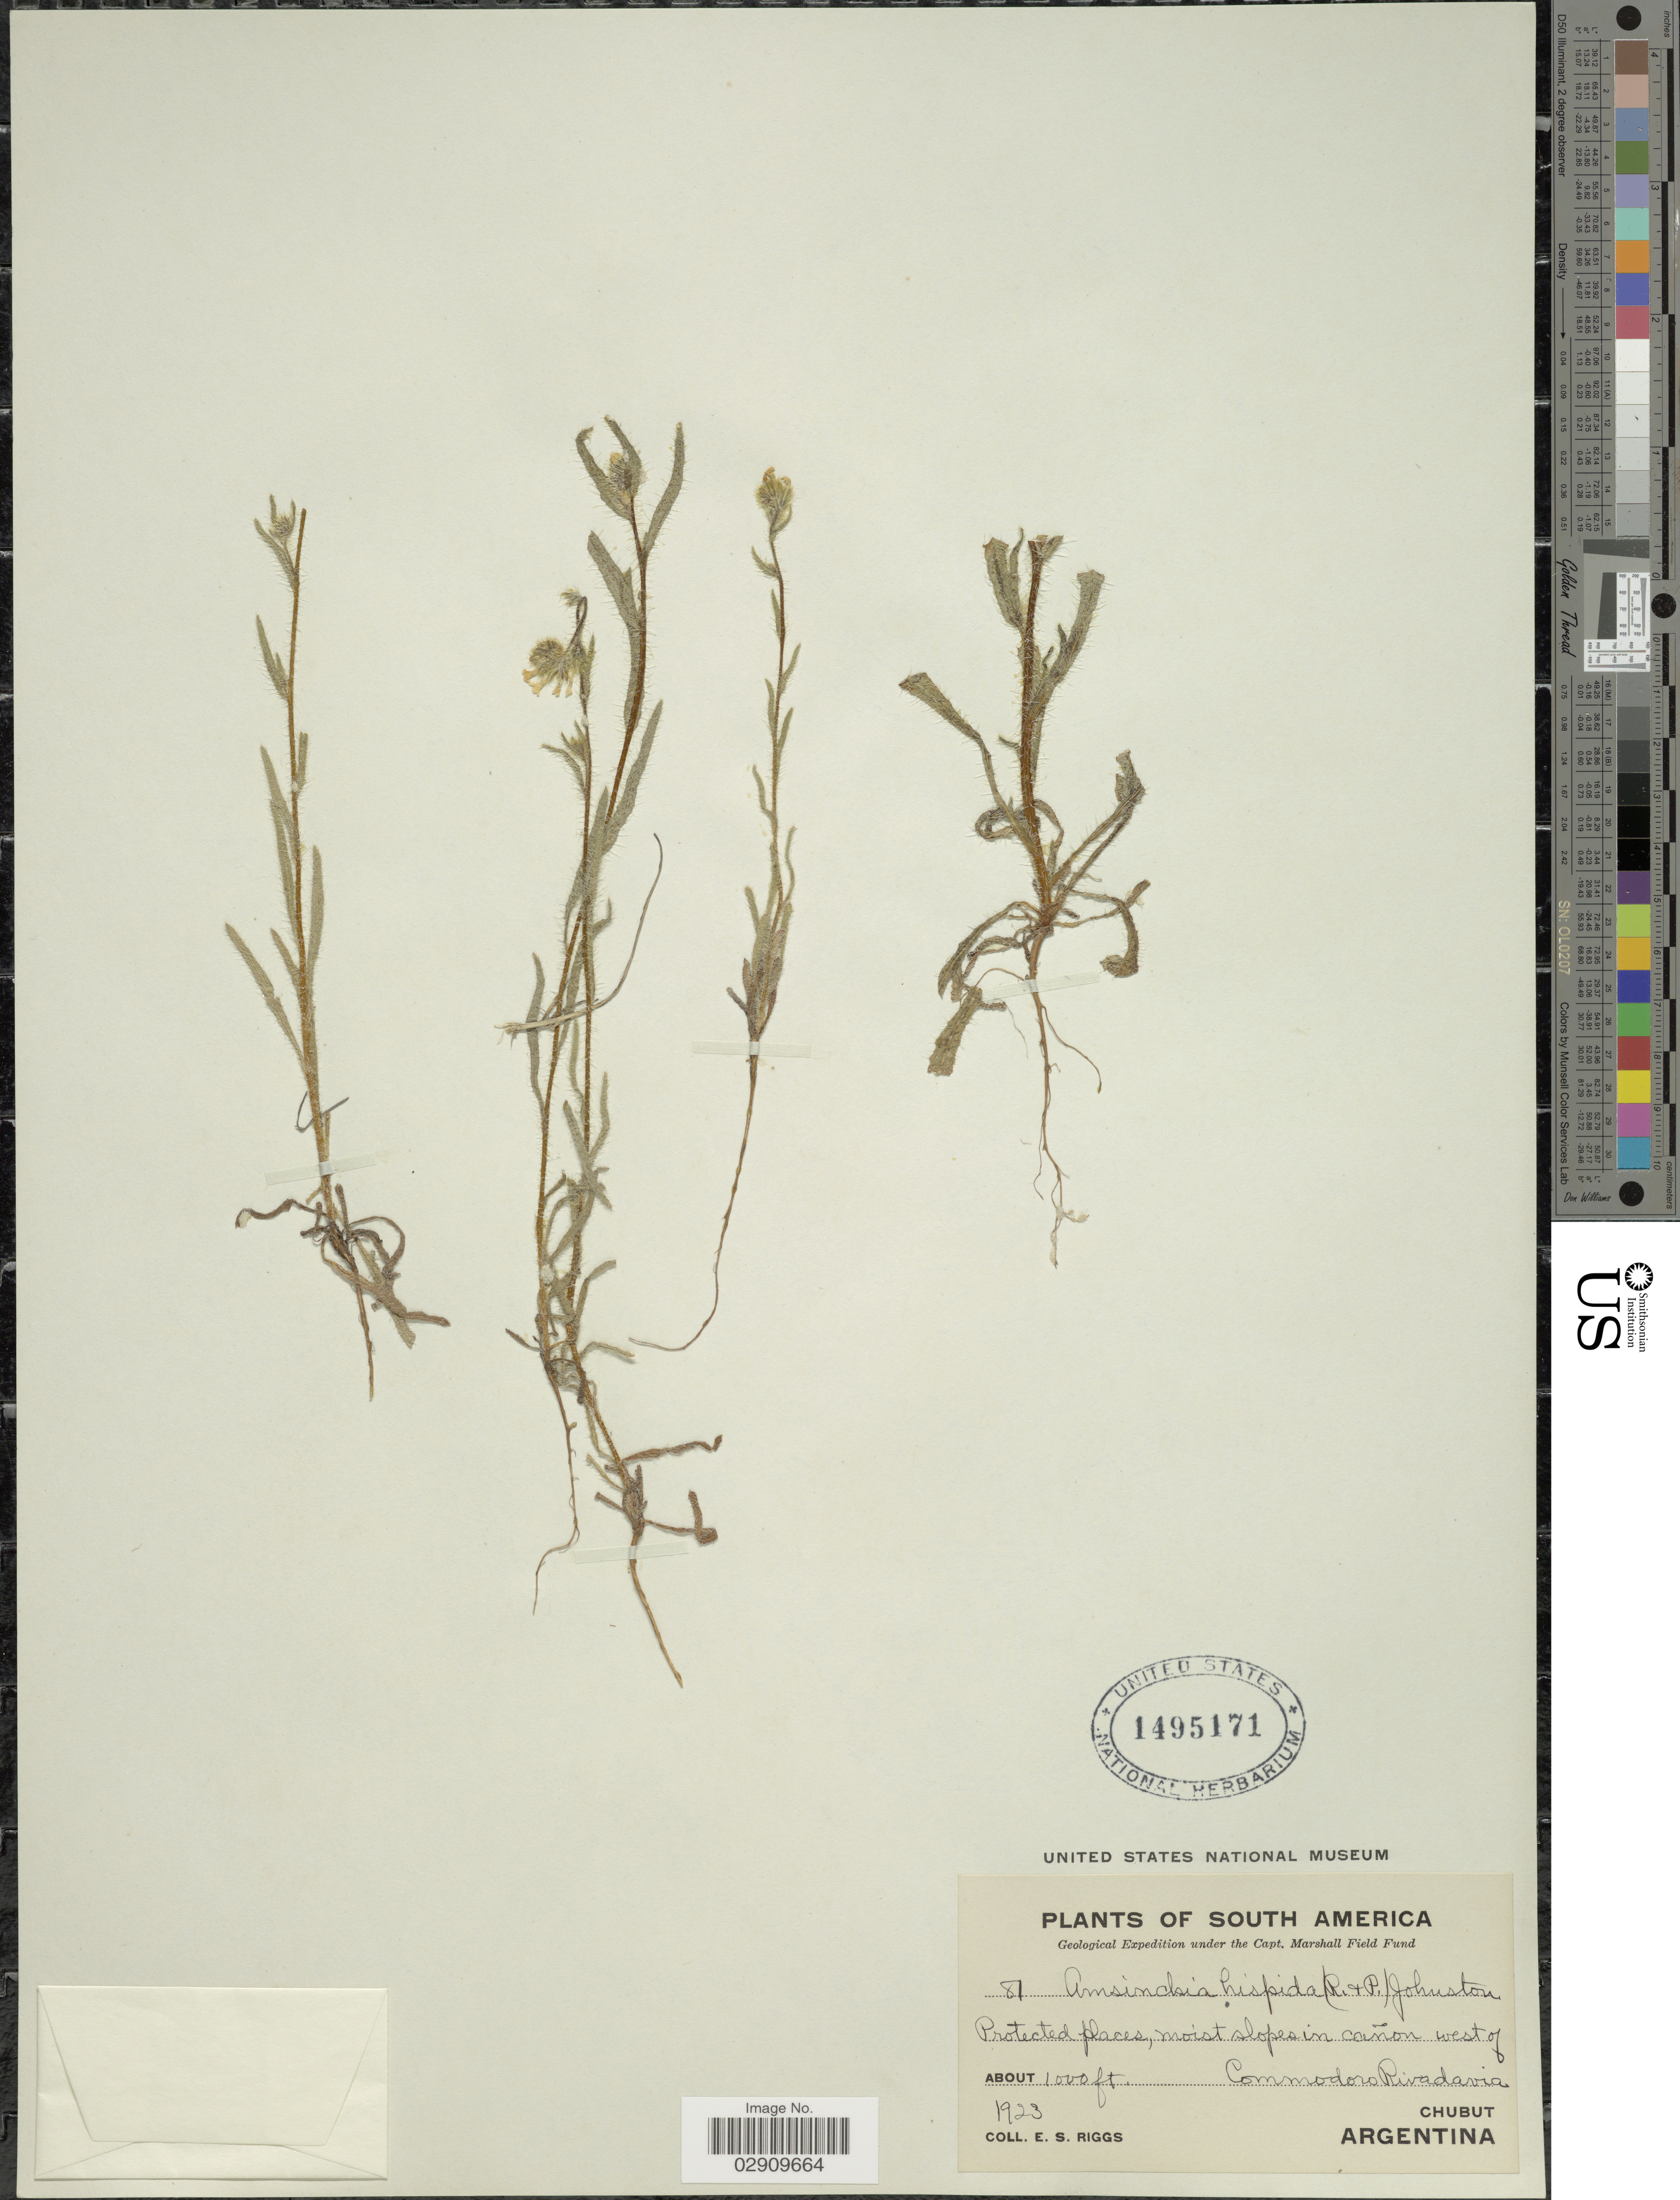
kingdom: Plantae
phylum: Tracheophyta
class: Magnoliopsida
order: Boraginales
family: Boraginaceae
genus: Amsinckia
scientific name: Amsinckia calycina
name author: (Moris) Chater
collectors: E. Riggs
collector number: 81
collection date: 1923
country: Argentina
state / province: Chubut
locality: Protected places, moist slopes in cañon west of Commodoro Rivadavia, Chubut.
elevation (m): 305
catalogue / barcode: US 1495171